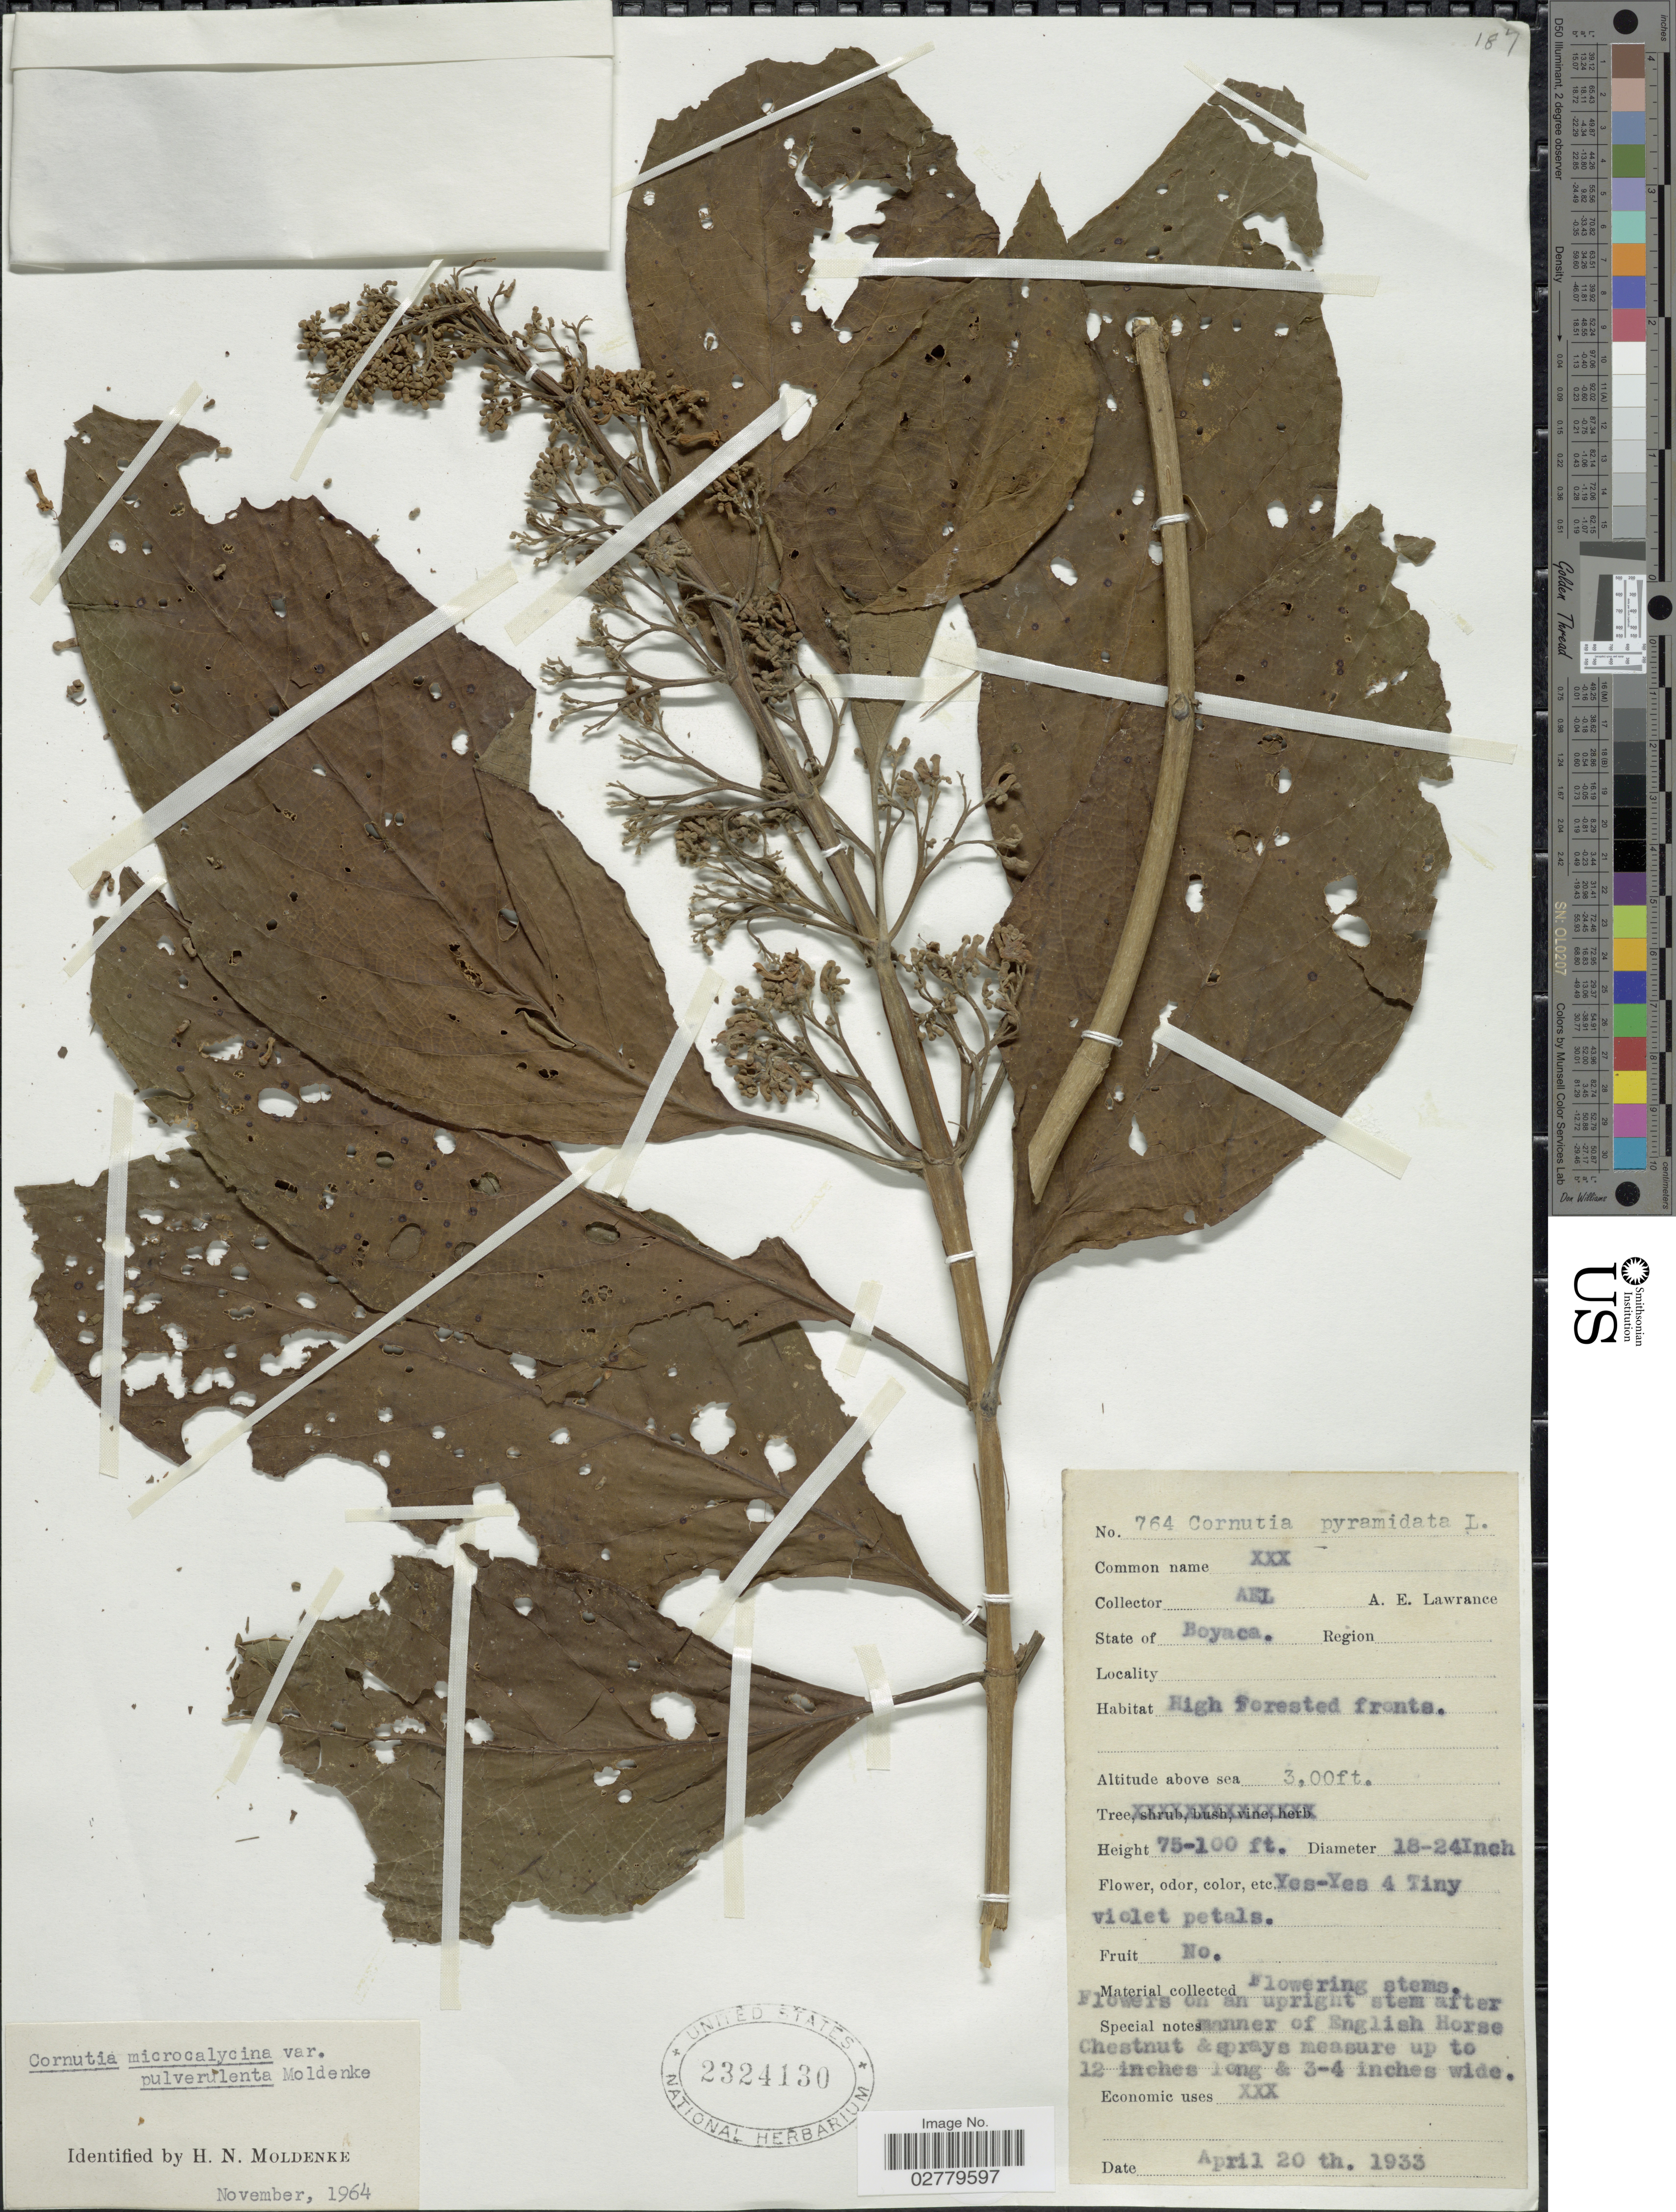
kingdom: Plantae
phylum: Tracheophyta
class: Magnoliopsida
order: Lamiales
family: Lamiaceae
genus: Cornutia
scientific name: Cornutia microcalycina var. pulverulenta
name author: Moldenke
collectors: A. Lawrance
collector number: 764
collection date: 1933-04-20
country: Colombia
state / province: Boyacá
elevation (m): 914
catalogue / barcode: US 2324130